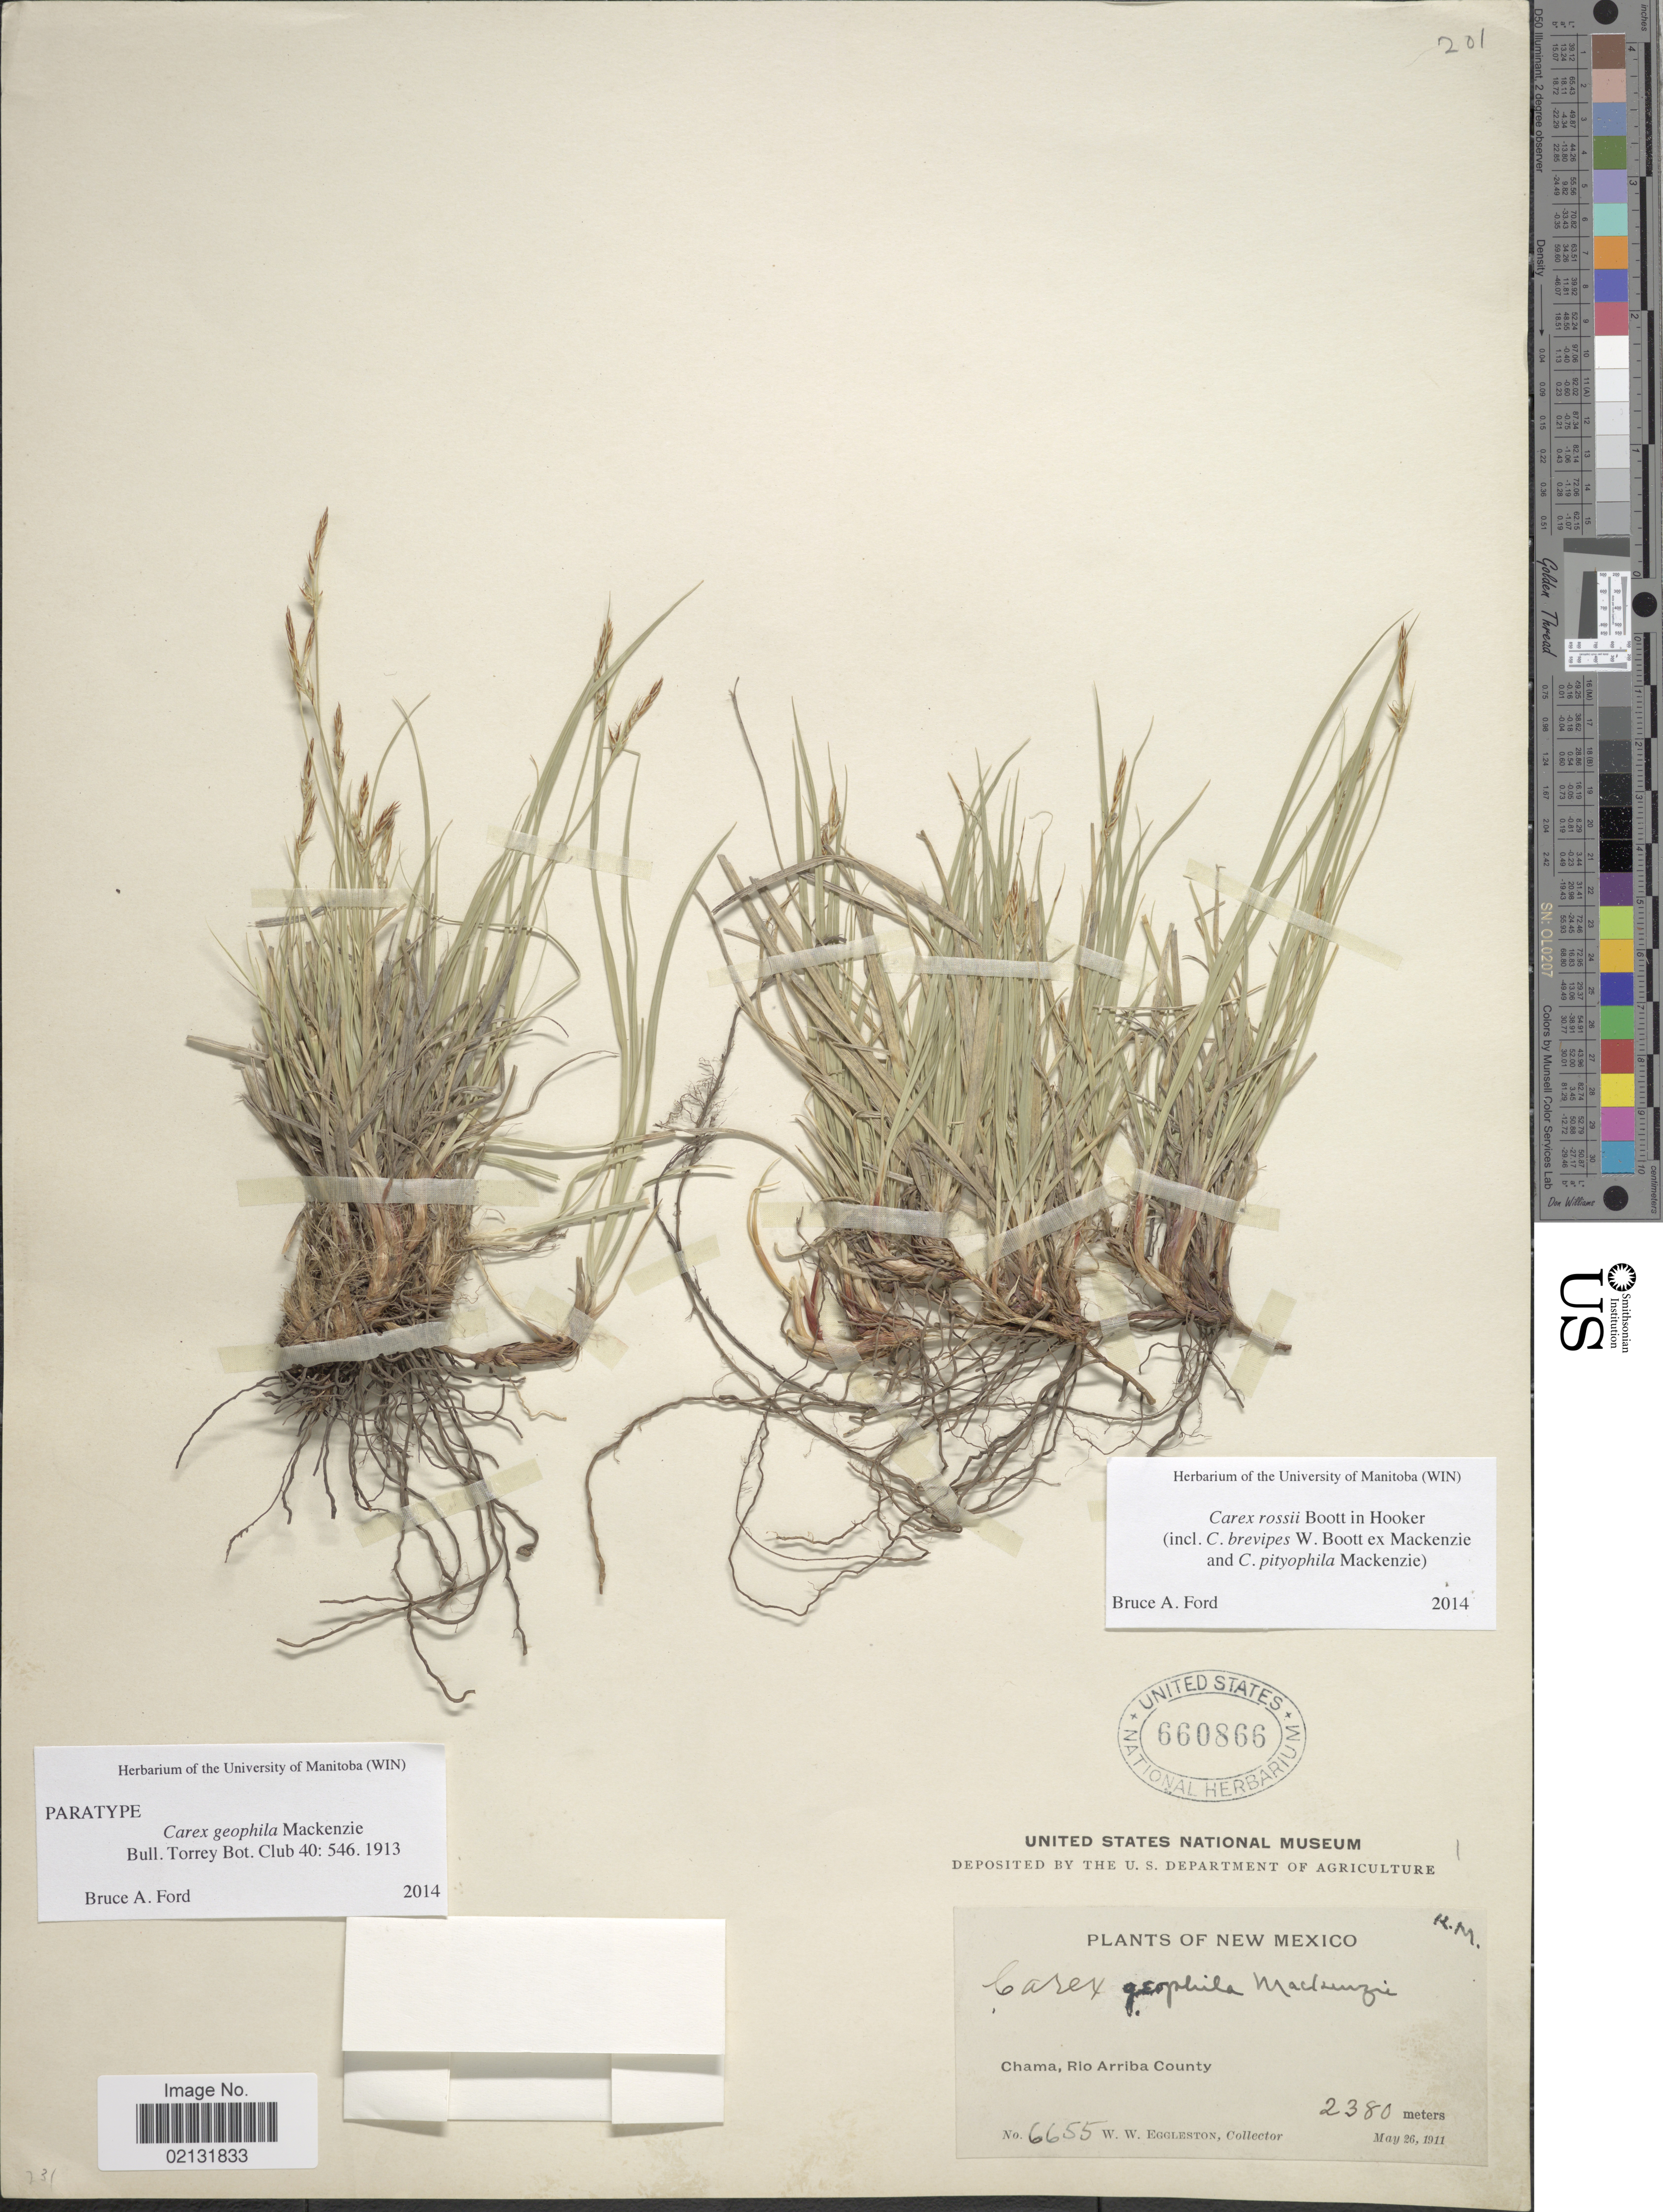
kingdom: Plantae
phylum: Tracheophyta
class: Liliopsida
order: Poales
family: Cyperaceae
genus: Carex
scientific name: Carex rossii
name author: Boott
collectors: W. W. Eggleston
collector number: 6655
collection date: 1911-05-26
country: United States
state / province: New Mexico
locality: New Mexico, Chama, Rio Arriba County,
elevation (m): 2380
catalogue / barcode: US 660866